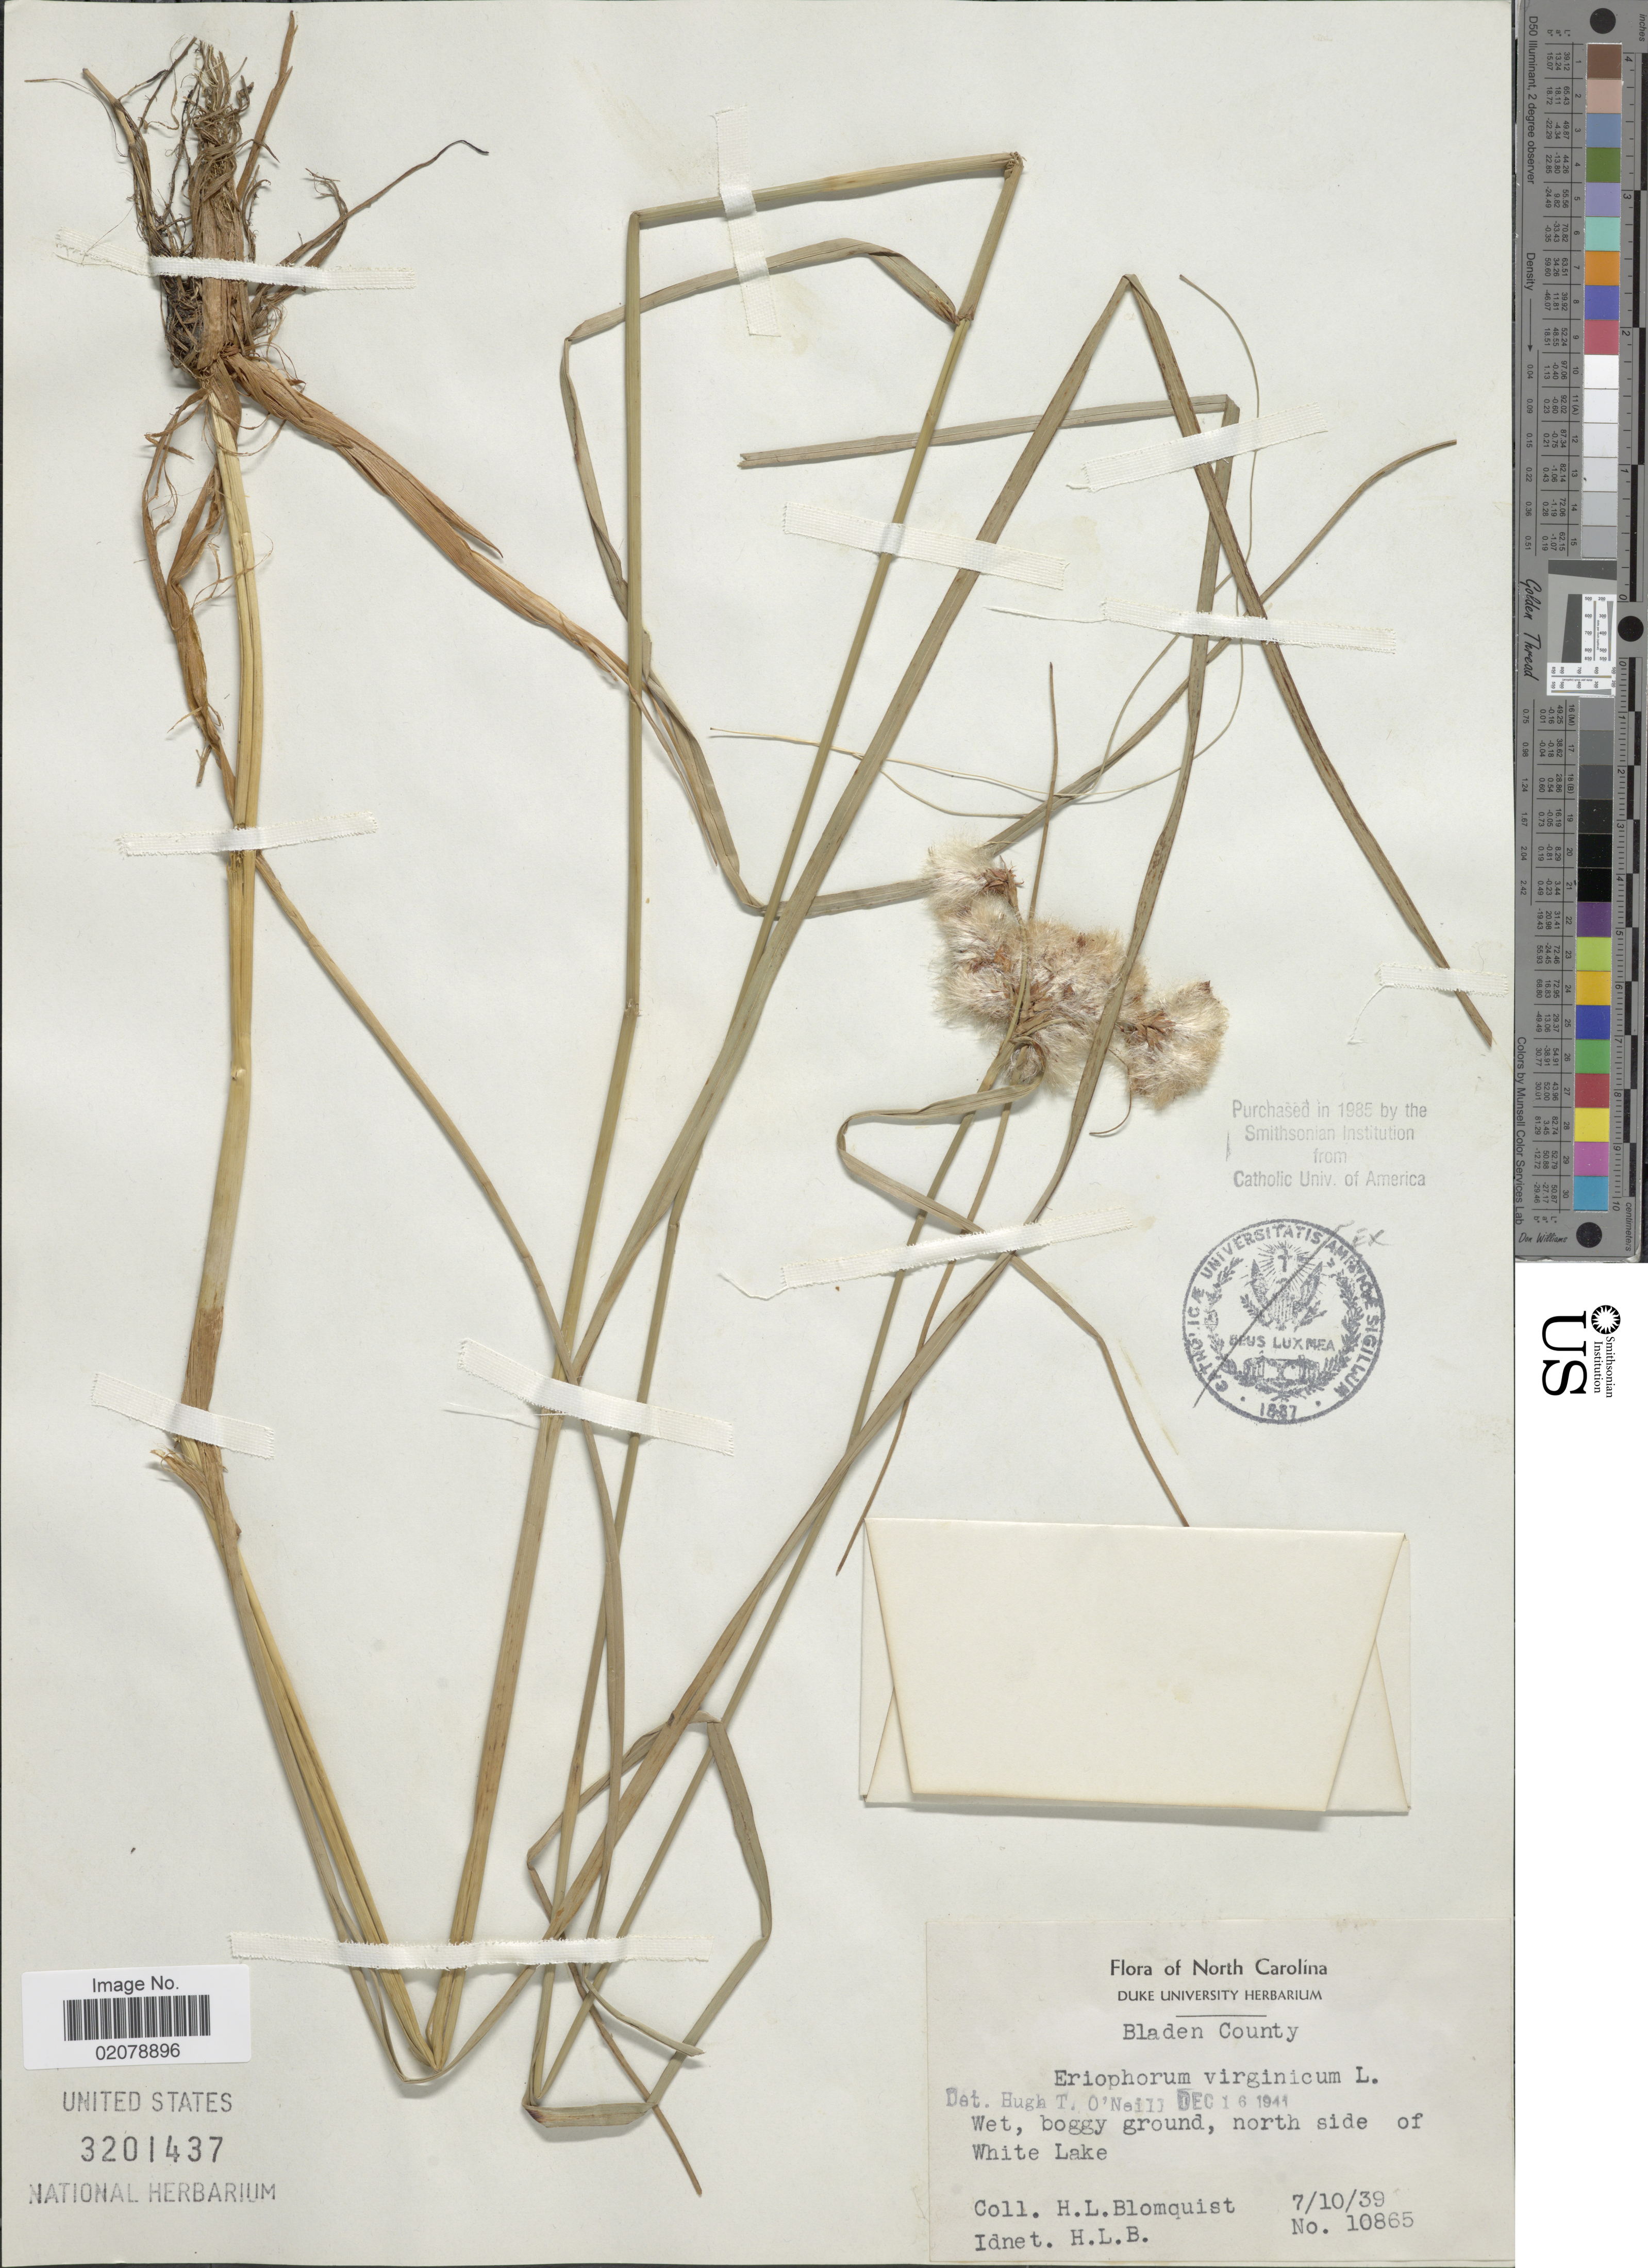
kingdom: Plantae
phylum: Tracheophyta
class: Liliopsida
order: Poales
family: Cyperaceae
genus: Eriophorum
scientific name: Eriophorum virginicum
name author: L.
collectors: H. Blomquist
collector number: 10865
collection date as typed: Transcribed d/m/y: 10/7/39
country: United States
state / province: North Carolina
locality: North side of White Lake. Bladen County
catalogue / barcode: US 3201437